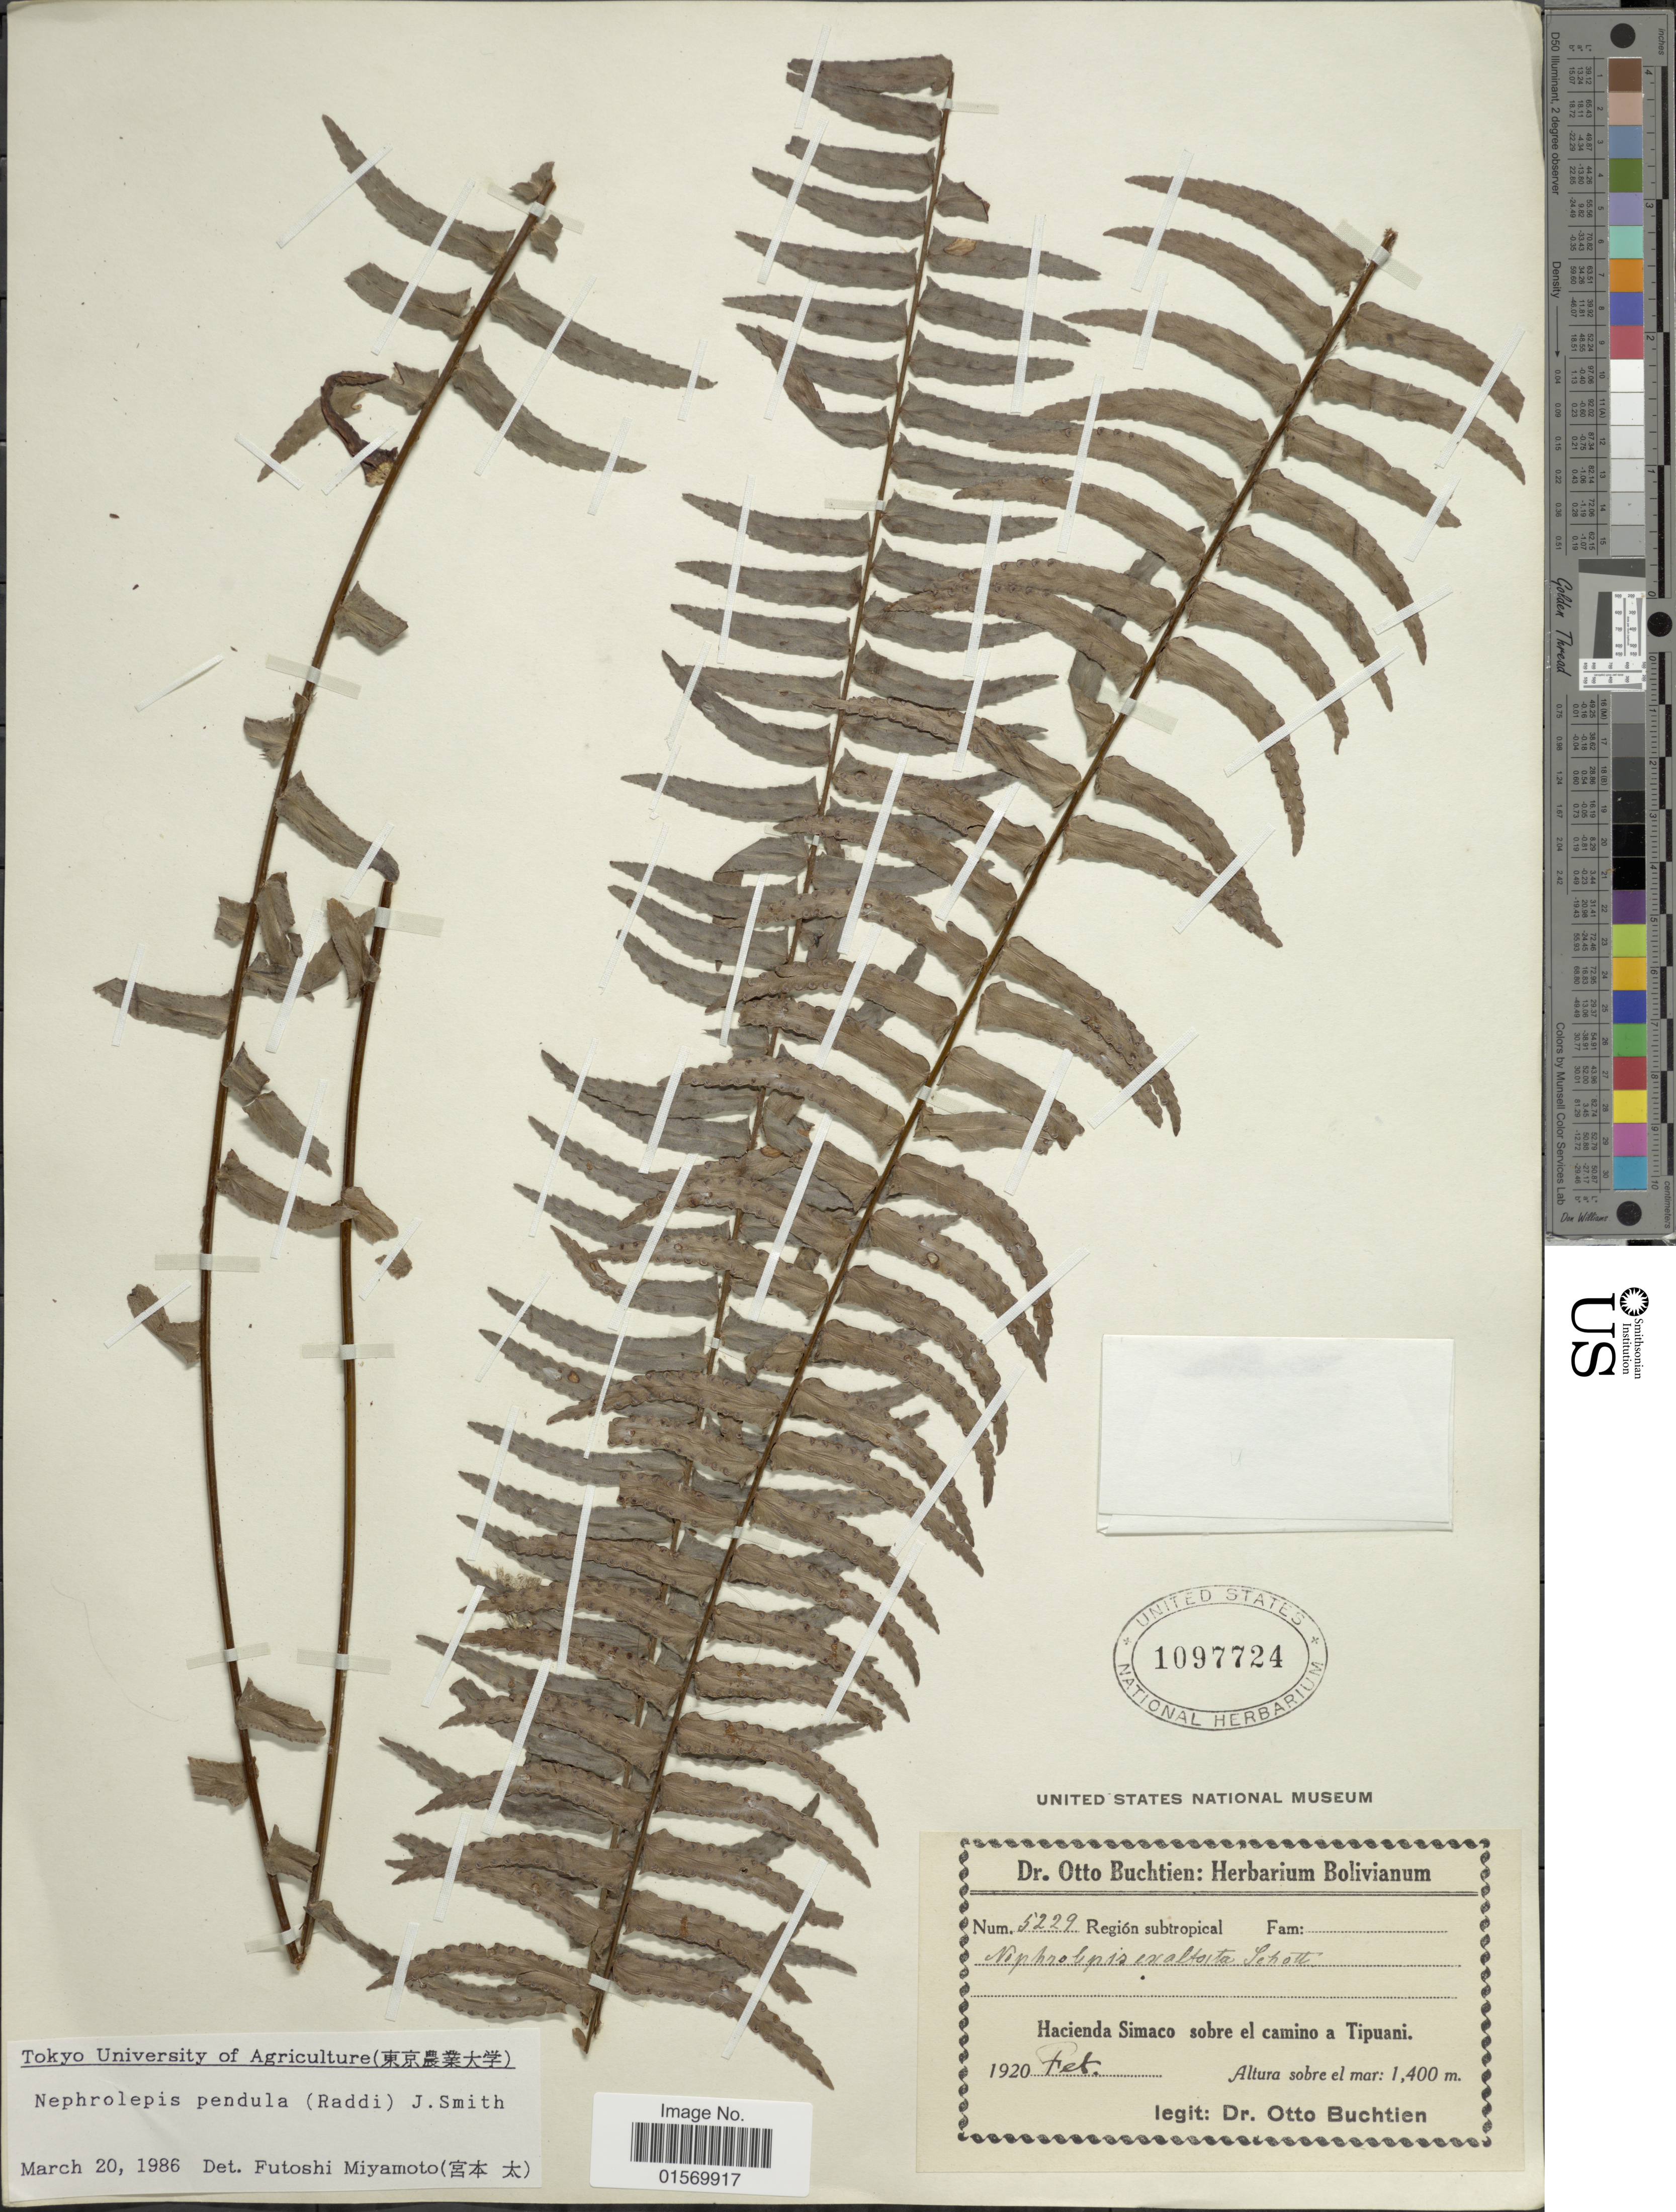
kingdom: Plantae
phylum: Tracheophyta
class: Polypodiopsida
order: Polypodiales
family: Nephrolepidaceae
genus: Nephrolepis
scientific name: Nephrolepis pendula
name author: (Raddi) J. Sm.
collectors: O. Buchtien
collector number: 5229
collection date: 1920-02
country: Bolivia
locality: Haciendo Simaco sobre el camino a Tipuani.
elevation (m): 1400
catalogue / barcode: US 1097724